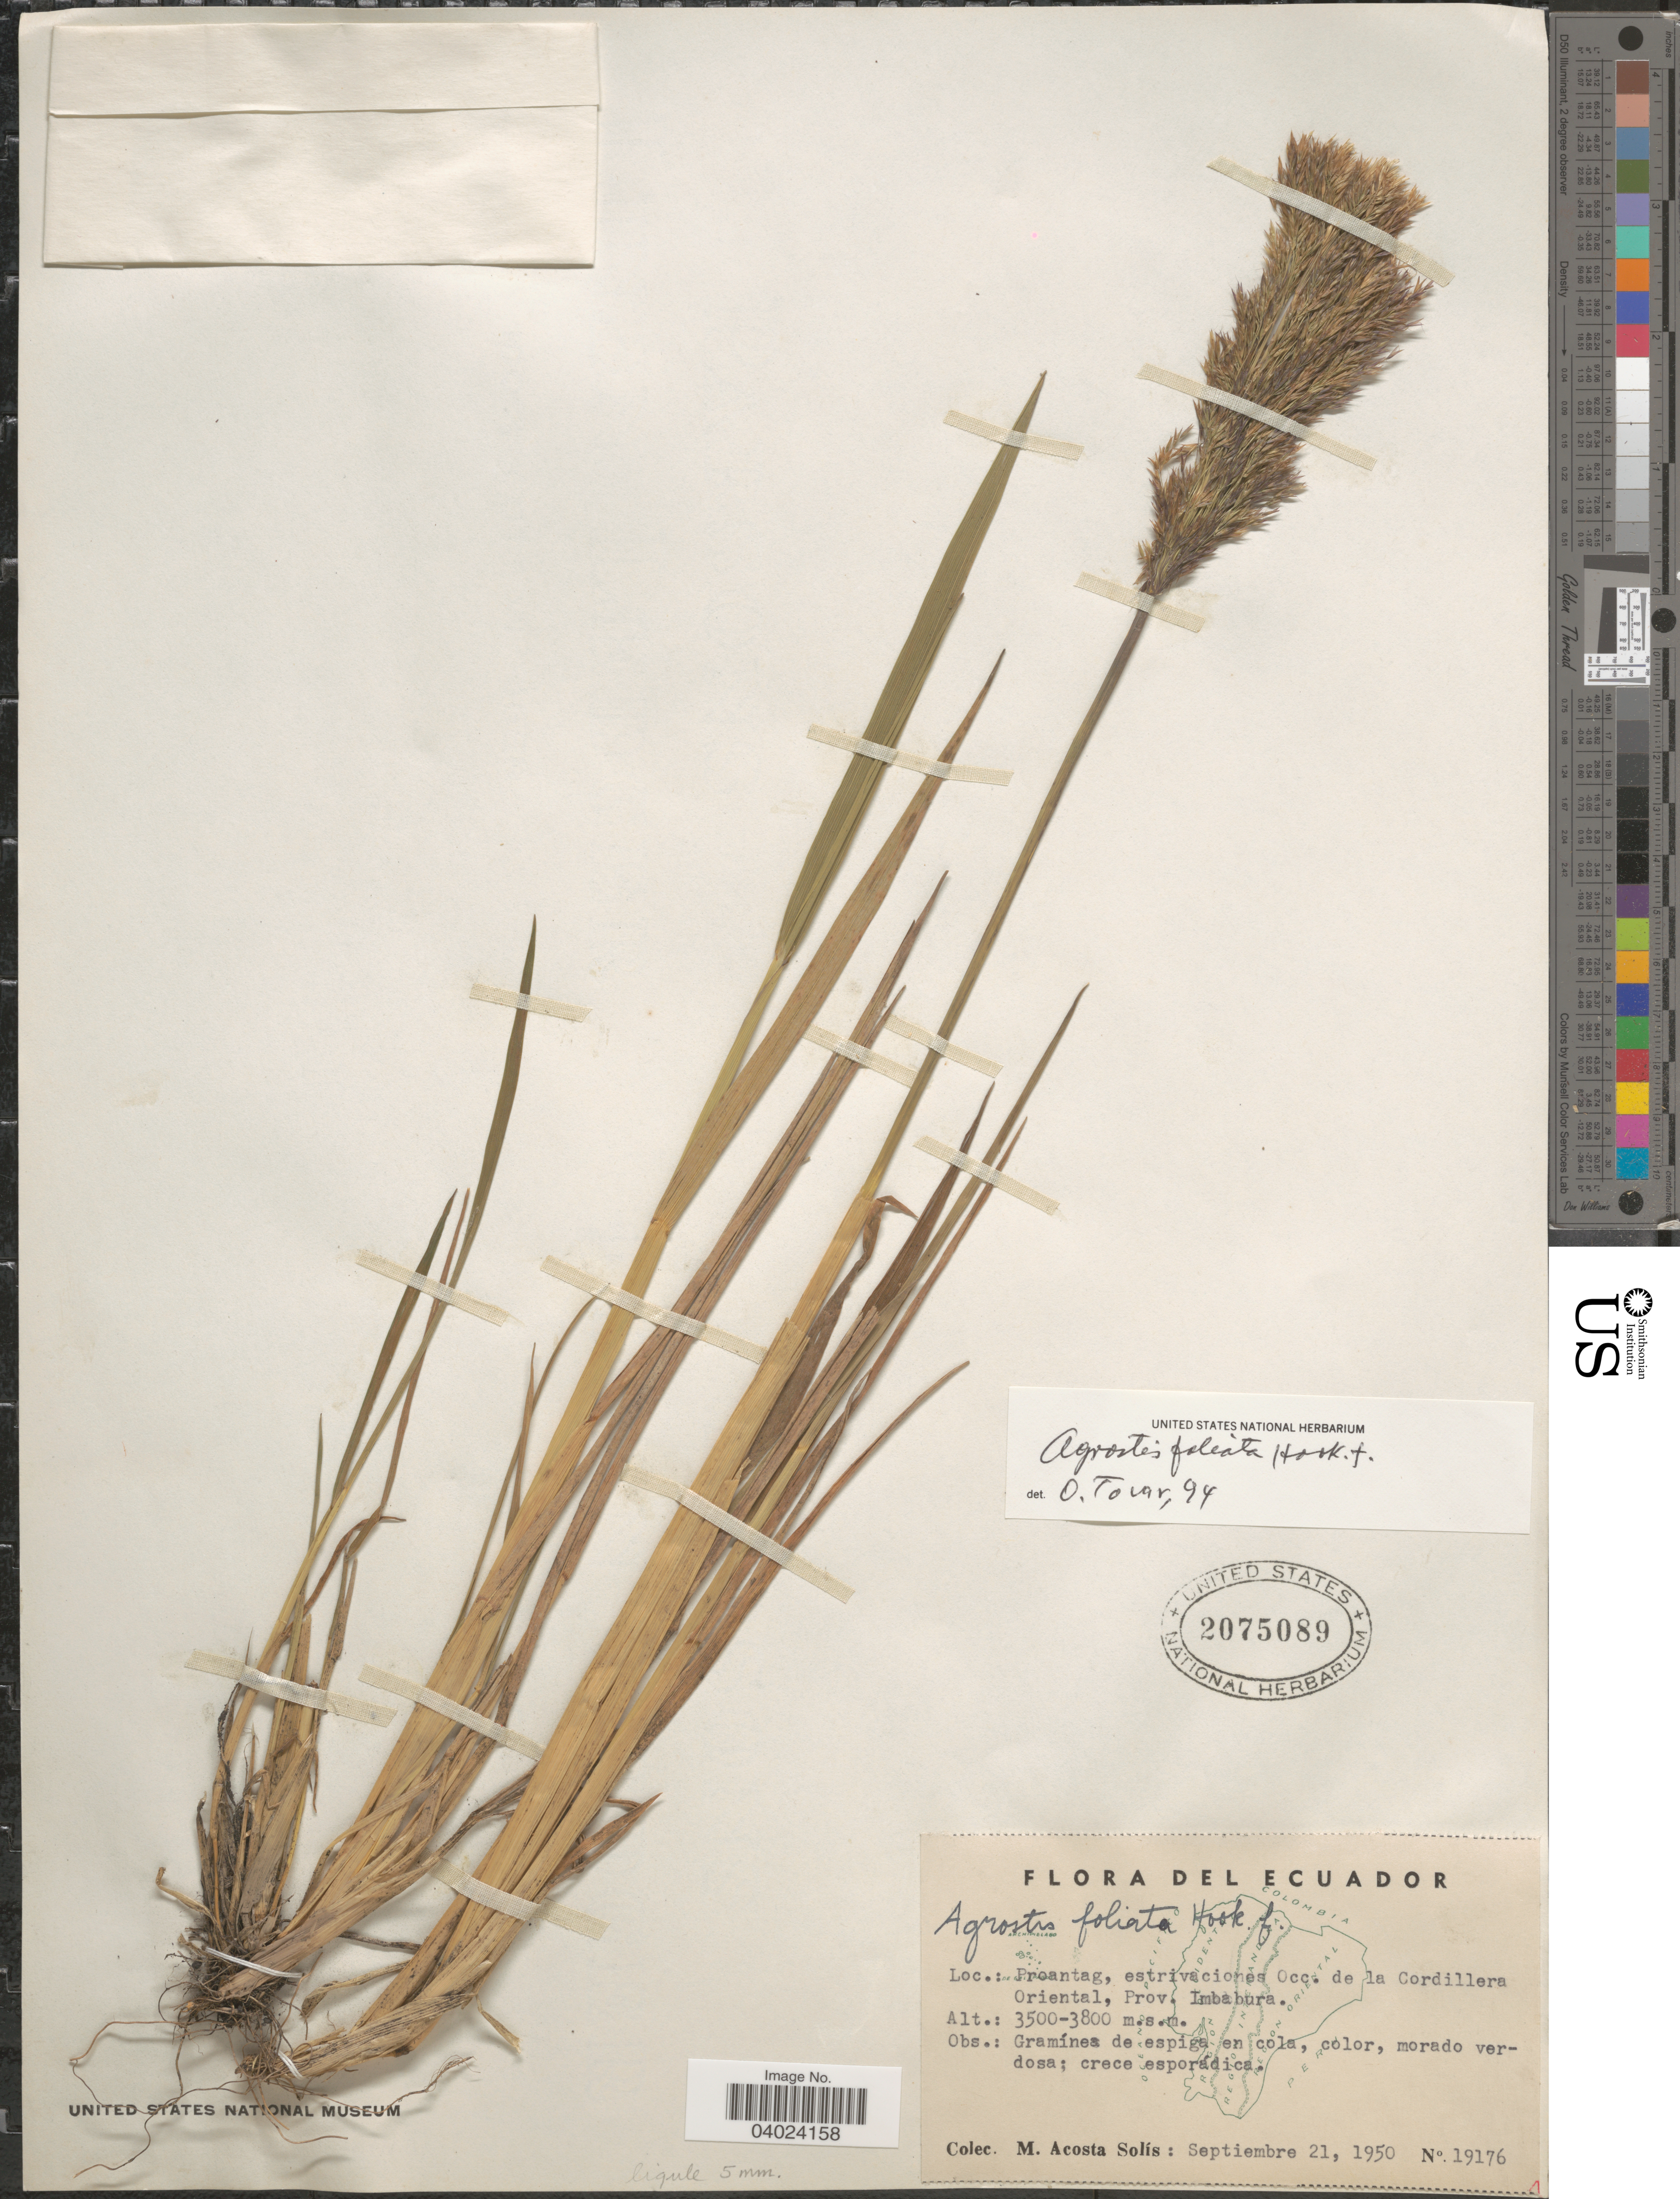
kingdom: Plantae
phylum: Tracheophyta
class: Liliopsida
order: Poales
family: Poaceae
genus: Agrostis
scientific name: Agrostis foliata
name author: Hook. f.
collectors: M. Acosta Solis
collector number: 19176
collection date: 1950-09-21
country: Ecuador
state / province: Imbabura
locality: Proantag, estrivaciones Occ. de la Cordillera Oriental.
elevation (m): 3500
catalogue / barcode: US 2075089